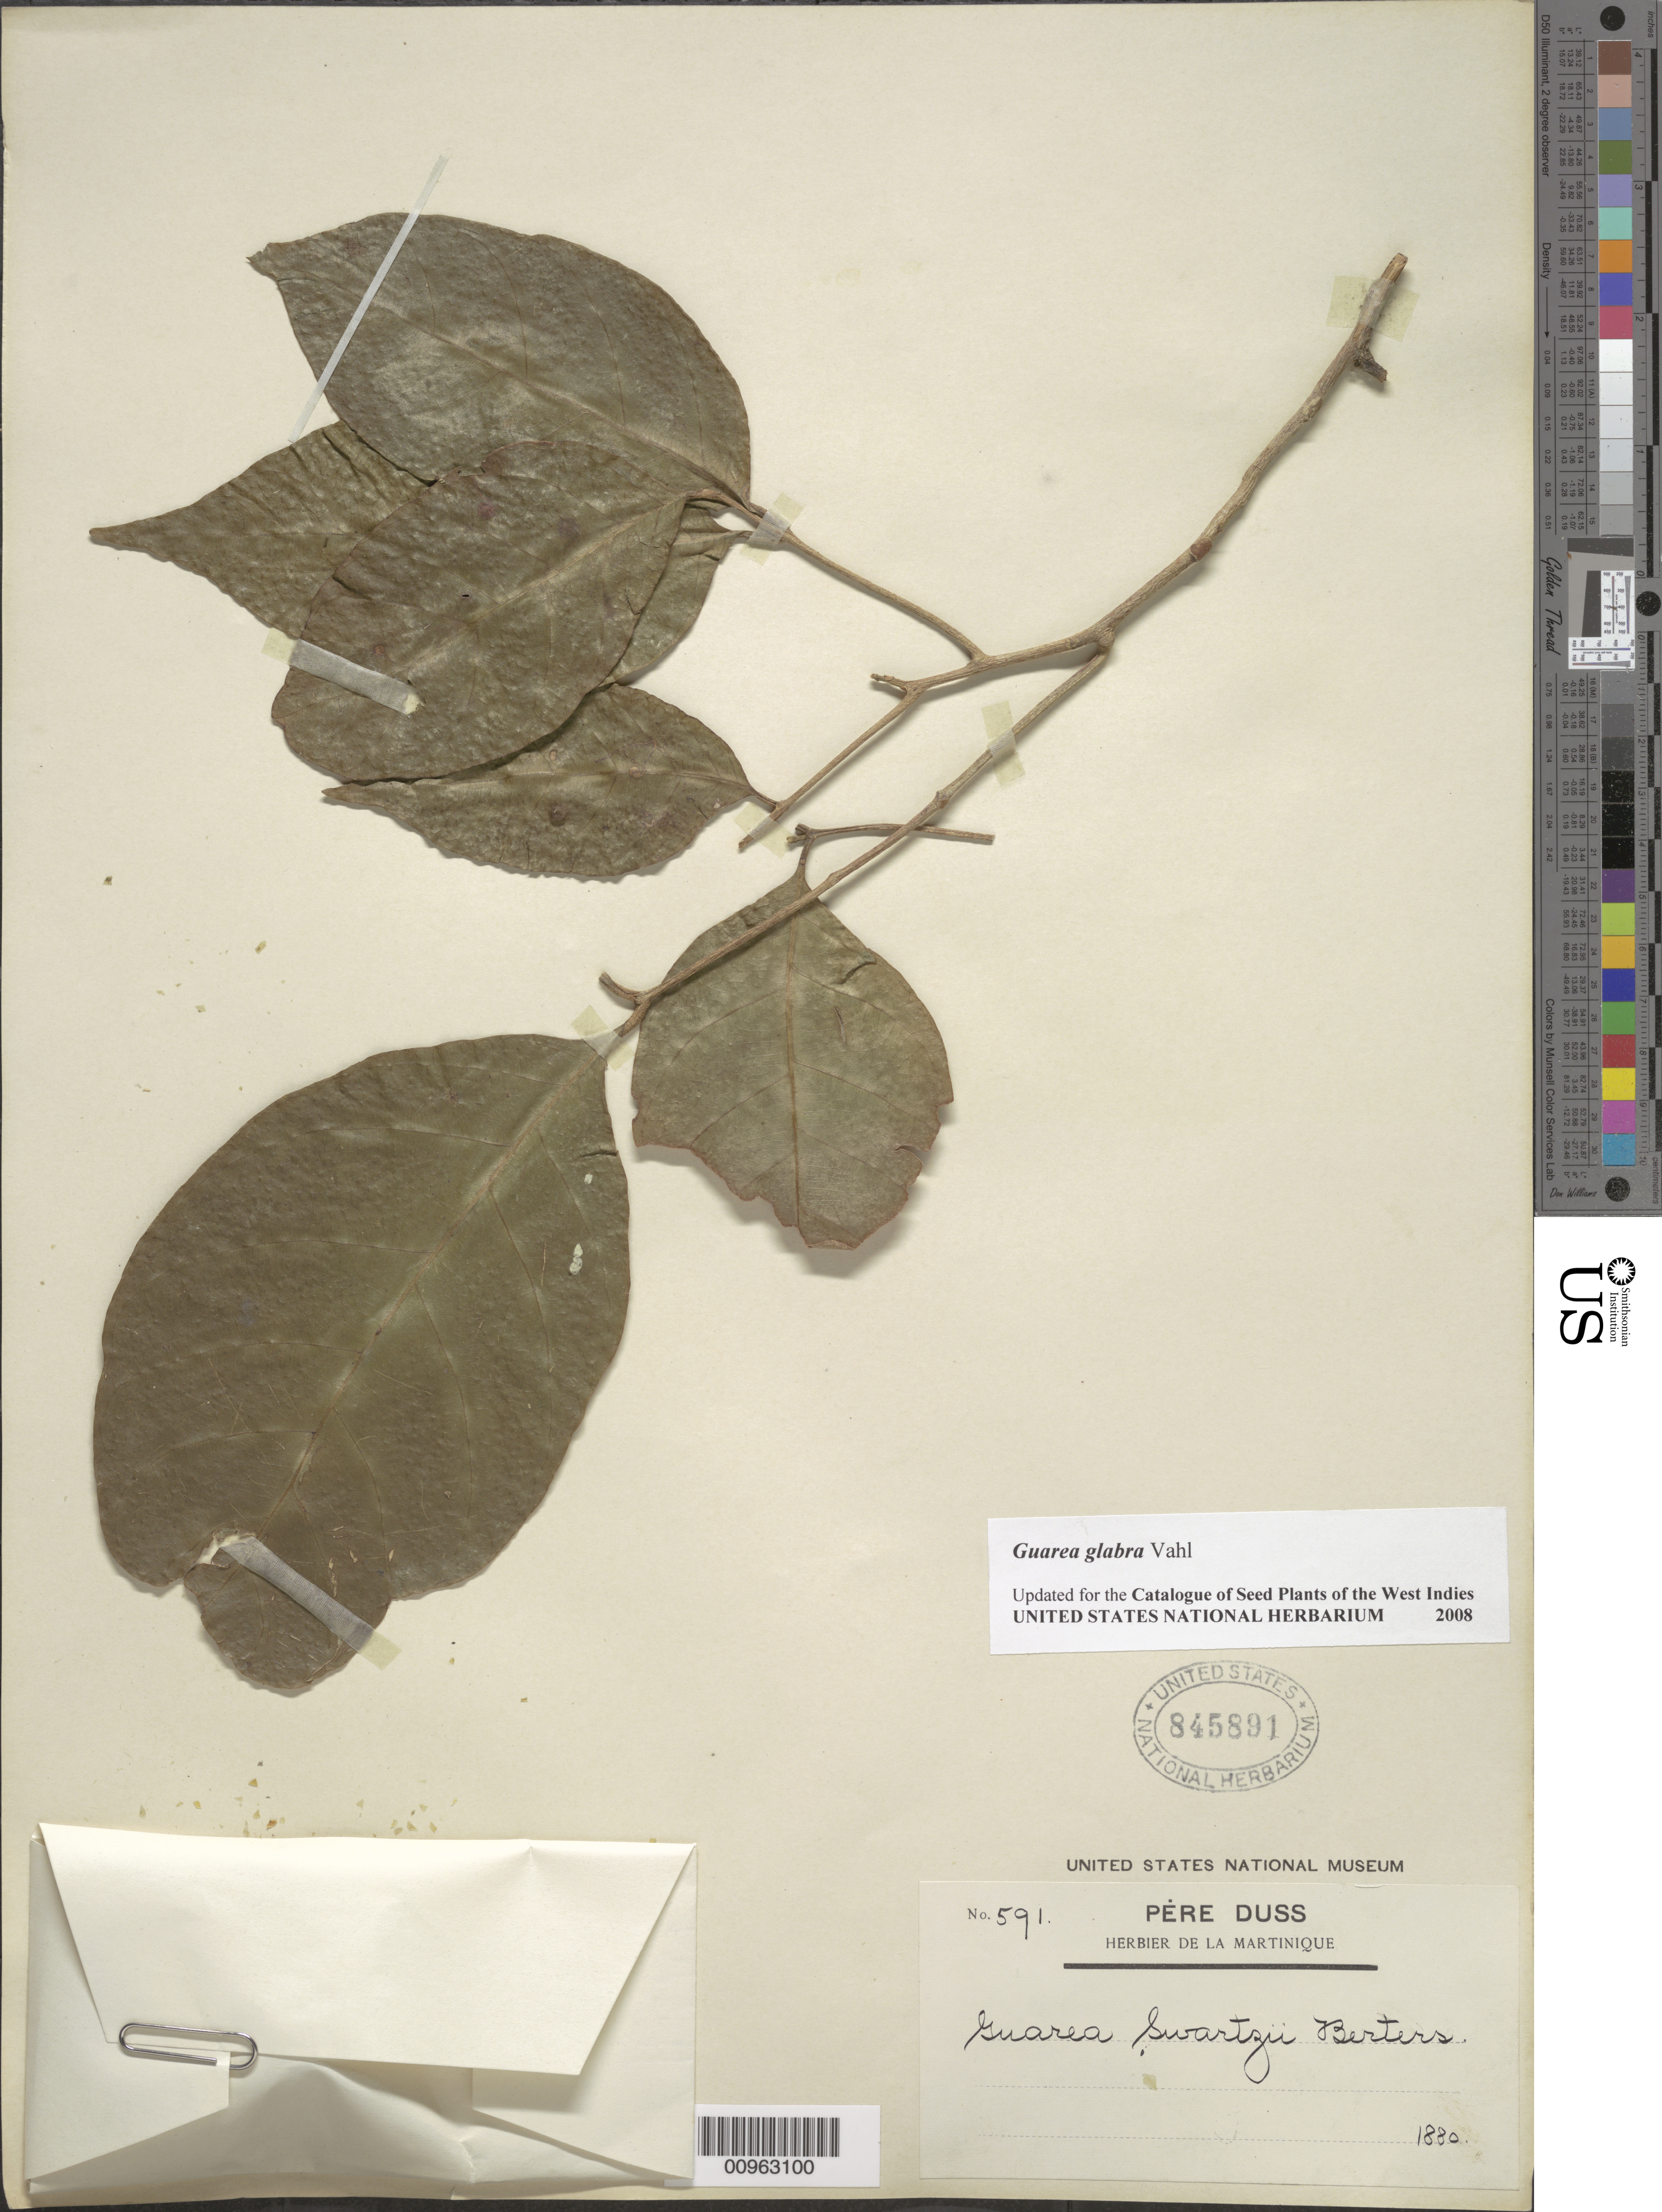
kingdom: Plantae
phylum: Tracheophyta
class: Magnoliopsida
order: Sapindales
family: Meliaceae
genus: Guarea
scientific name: Guarea glabra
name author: Vahl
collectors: Père Duss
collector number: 591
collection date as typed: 1880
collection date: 1880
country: Martinique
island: Martinique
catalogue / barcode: US 845891